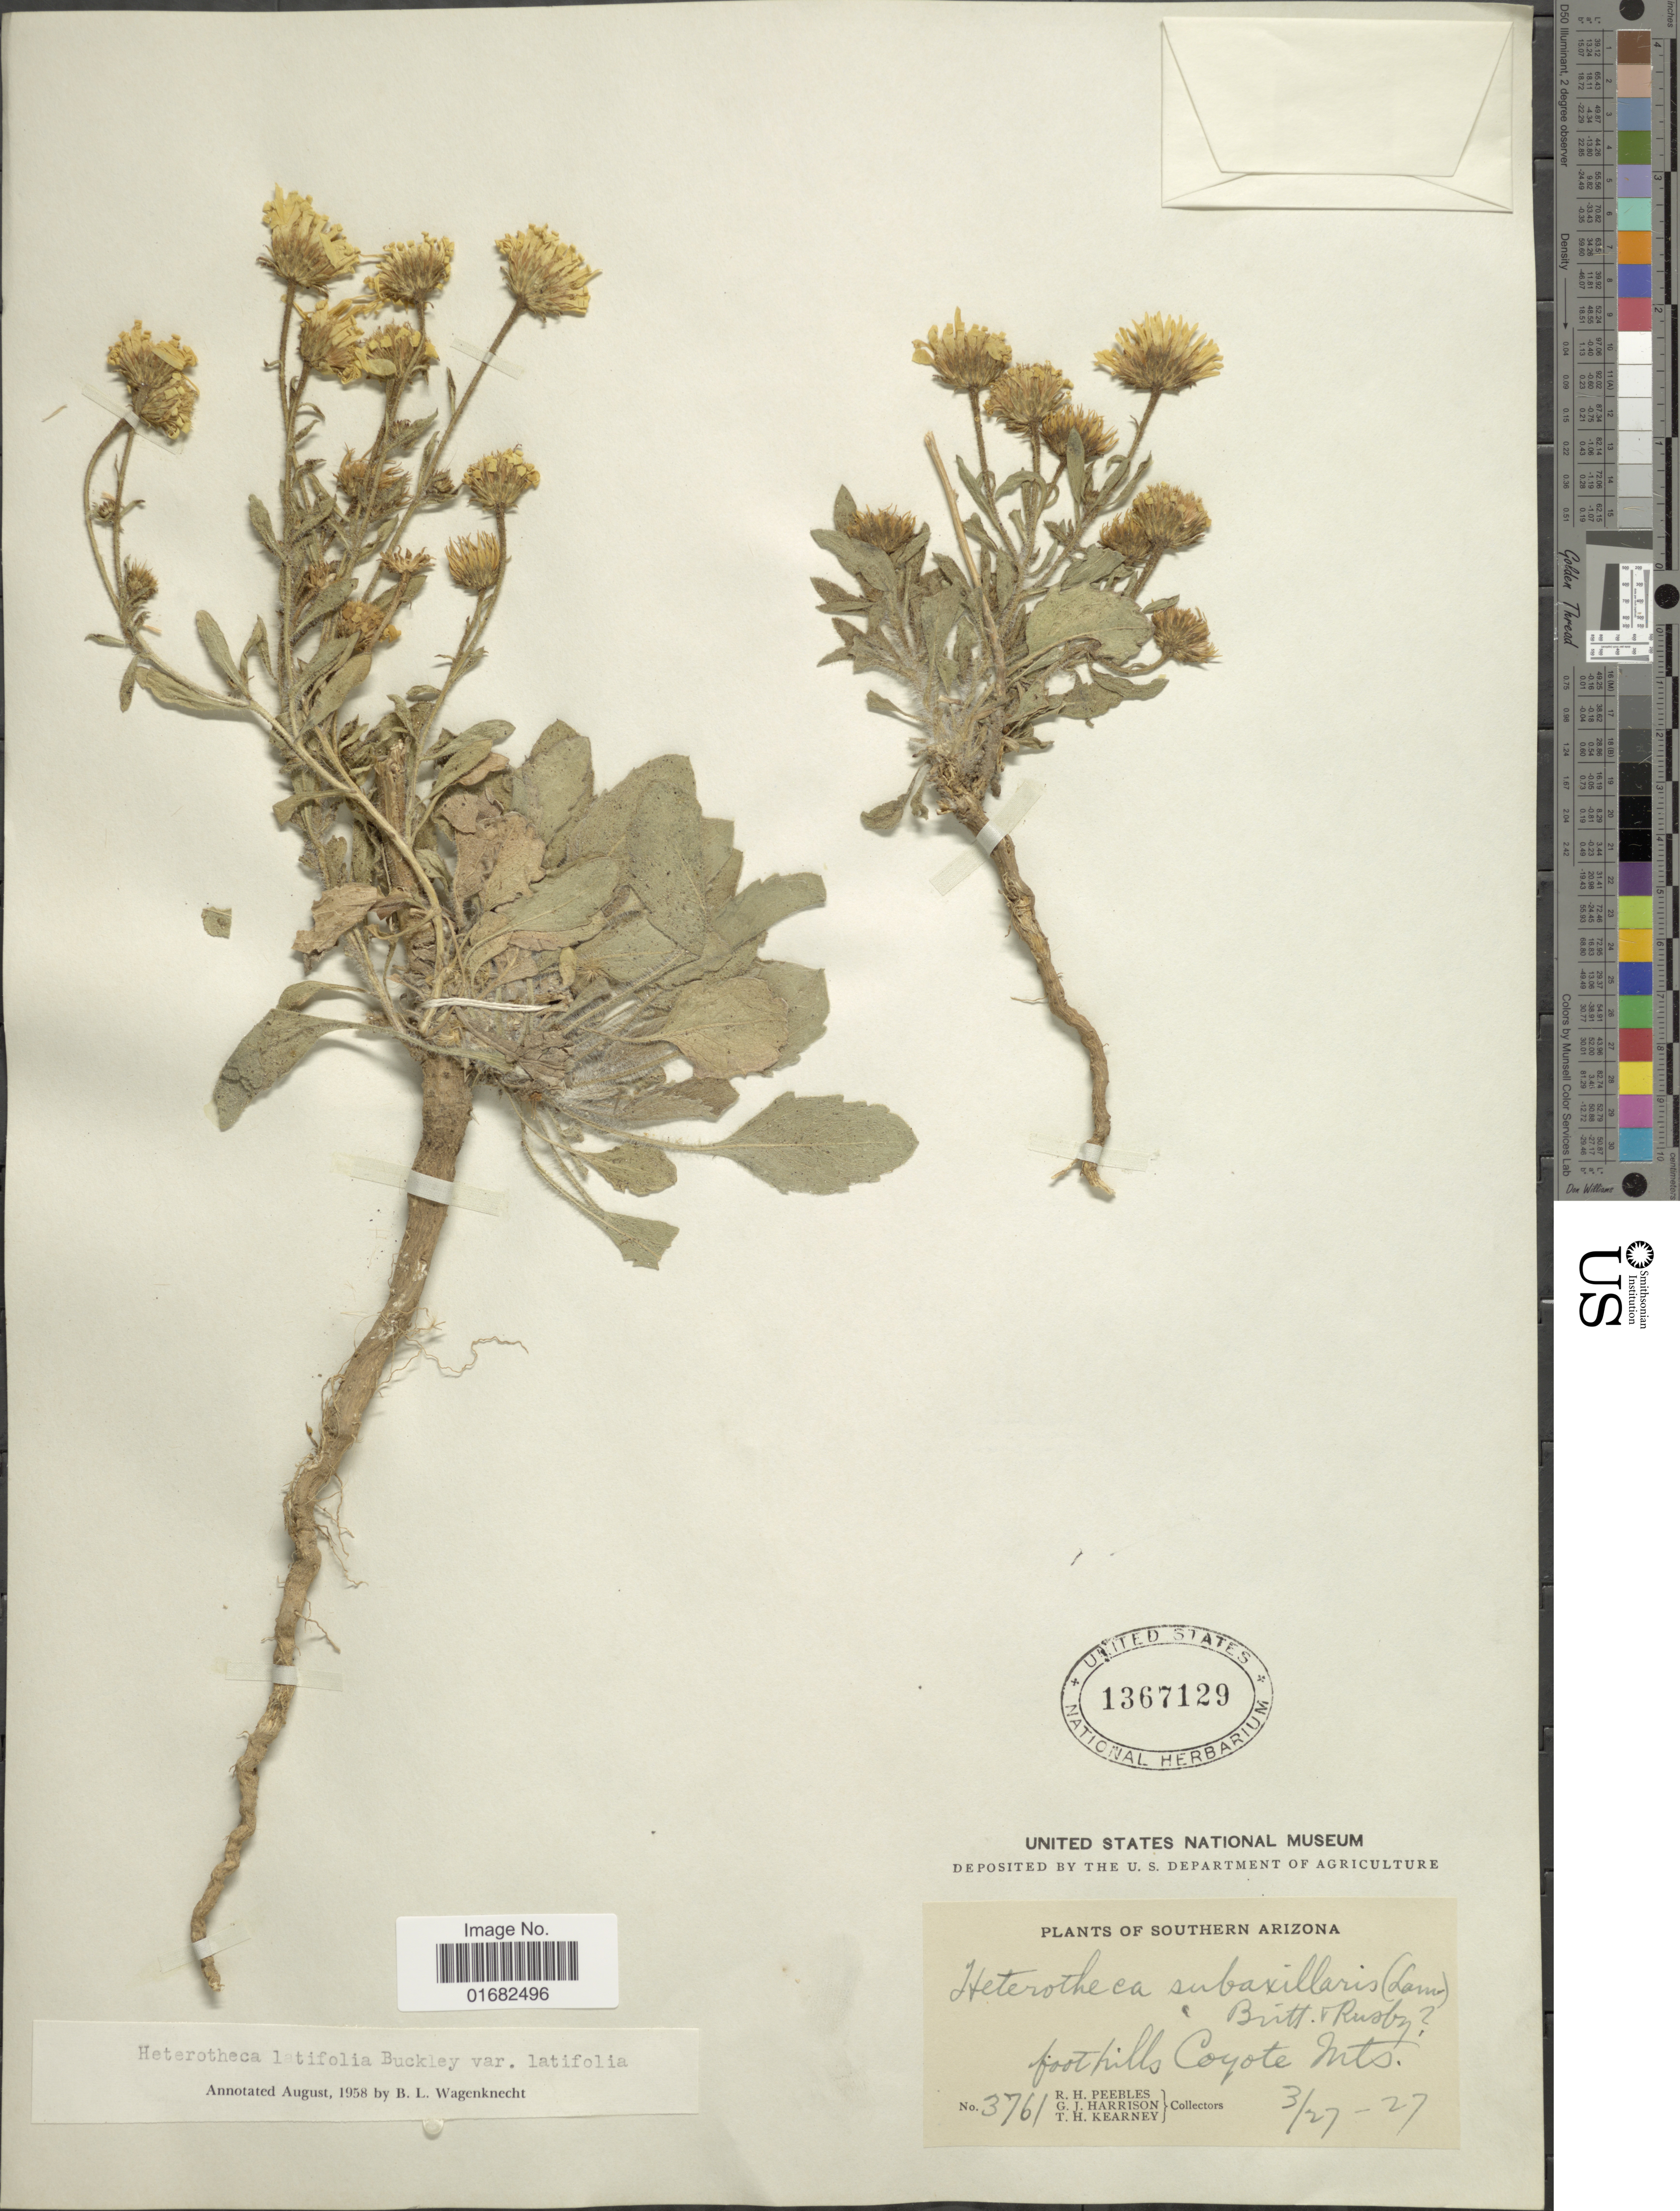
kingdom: Plantae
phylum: Tracheophyta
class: Magnoliopsida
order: Asterales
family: Asteraceae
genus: Heterotheca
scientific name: Heterotheca latifolia var. latifolia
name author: Buckley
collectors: R. H. Peebles, G. J. Harrison & T. H. Kearney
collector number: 3761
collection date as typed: Transcribed d/m/y: 27/3/27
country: United States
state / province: Arizona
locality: Southern Arizona. foothills Coyote Mts.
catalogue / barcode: US 1367129